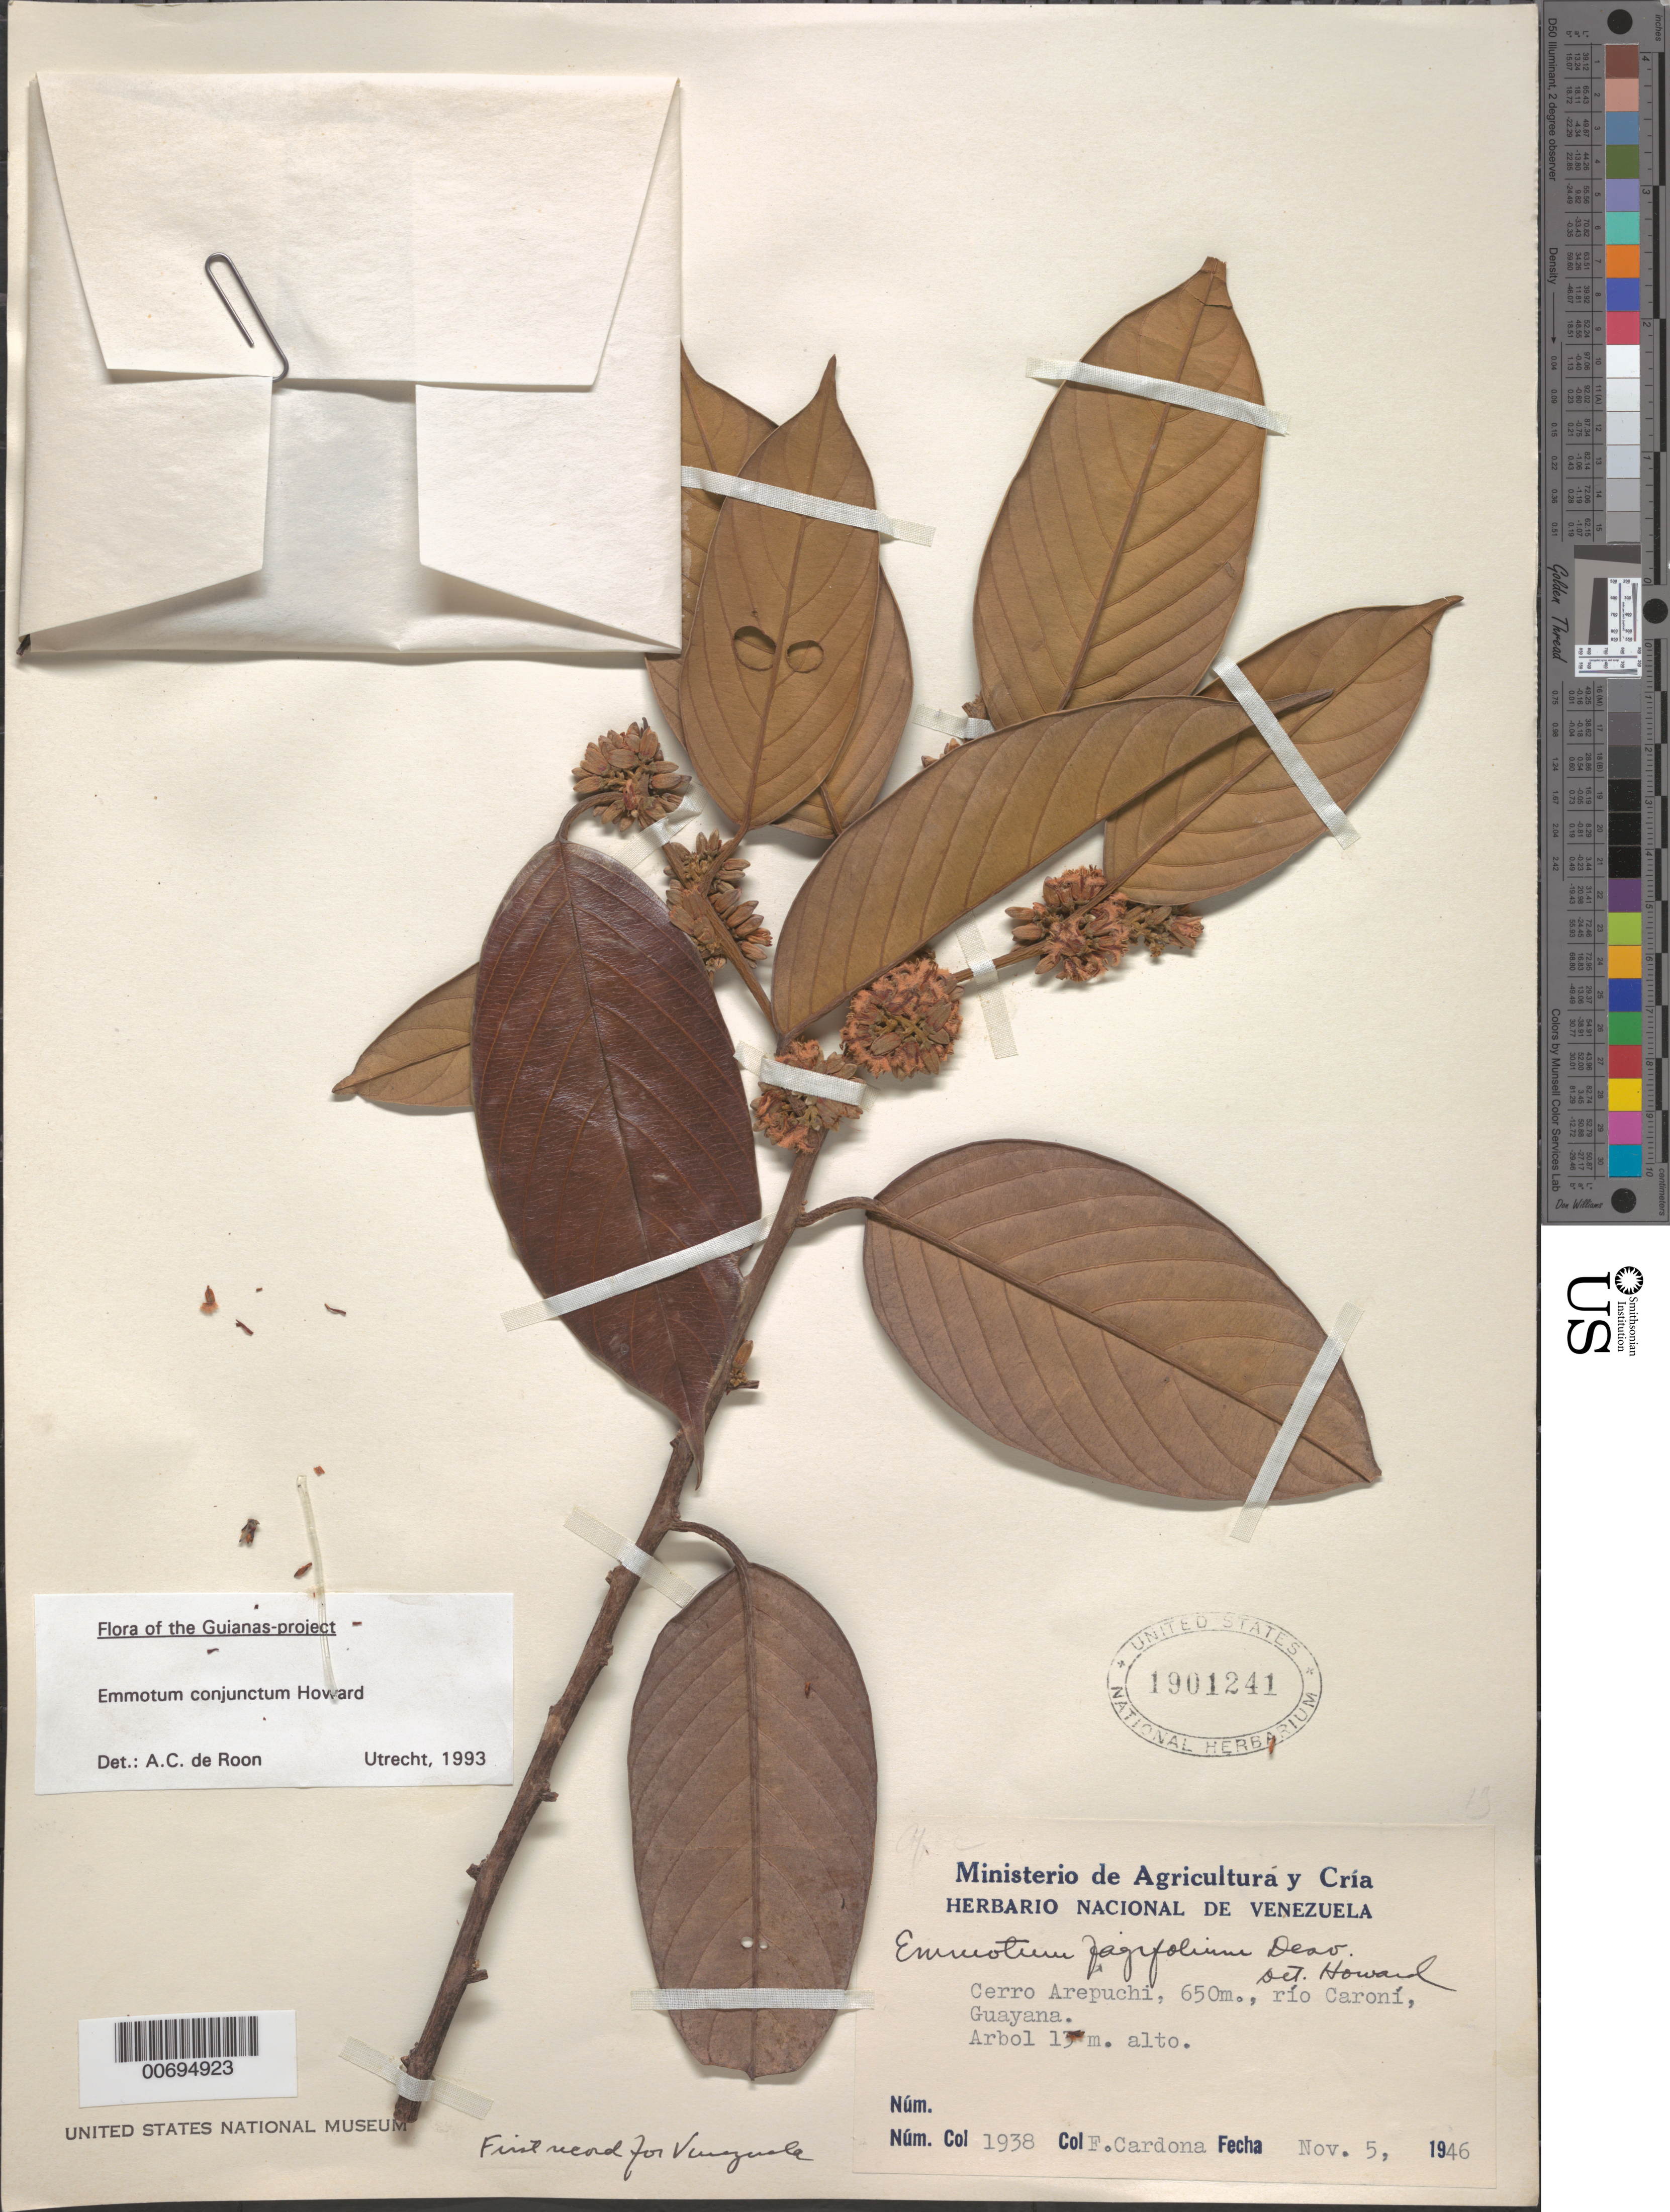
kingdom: Plantae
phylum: Tracheophyta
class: Magnoliopsida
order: Metteniusales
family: Metteniusaceae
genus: Emmotum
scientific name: Emmotum conjunctum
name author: R.A. Howard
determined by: de Roon, A. C.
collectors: F. Cardona Puig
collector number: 1938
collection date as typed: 5-Nov-46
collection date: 1946-11-05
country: Venezuela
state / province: Bolívar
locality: Cerro Apacará, Río Caroní, Guayana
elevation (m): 650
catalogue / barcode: US 1901241